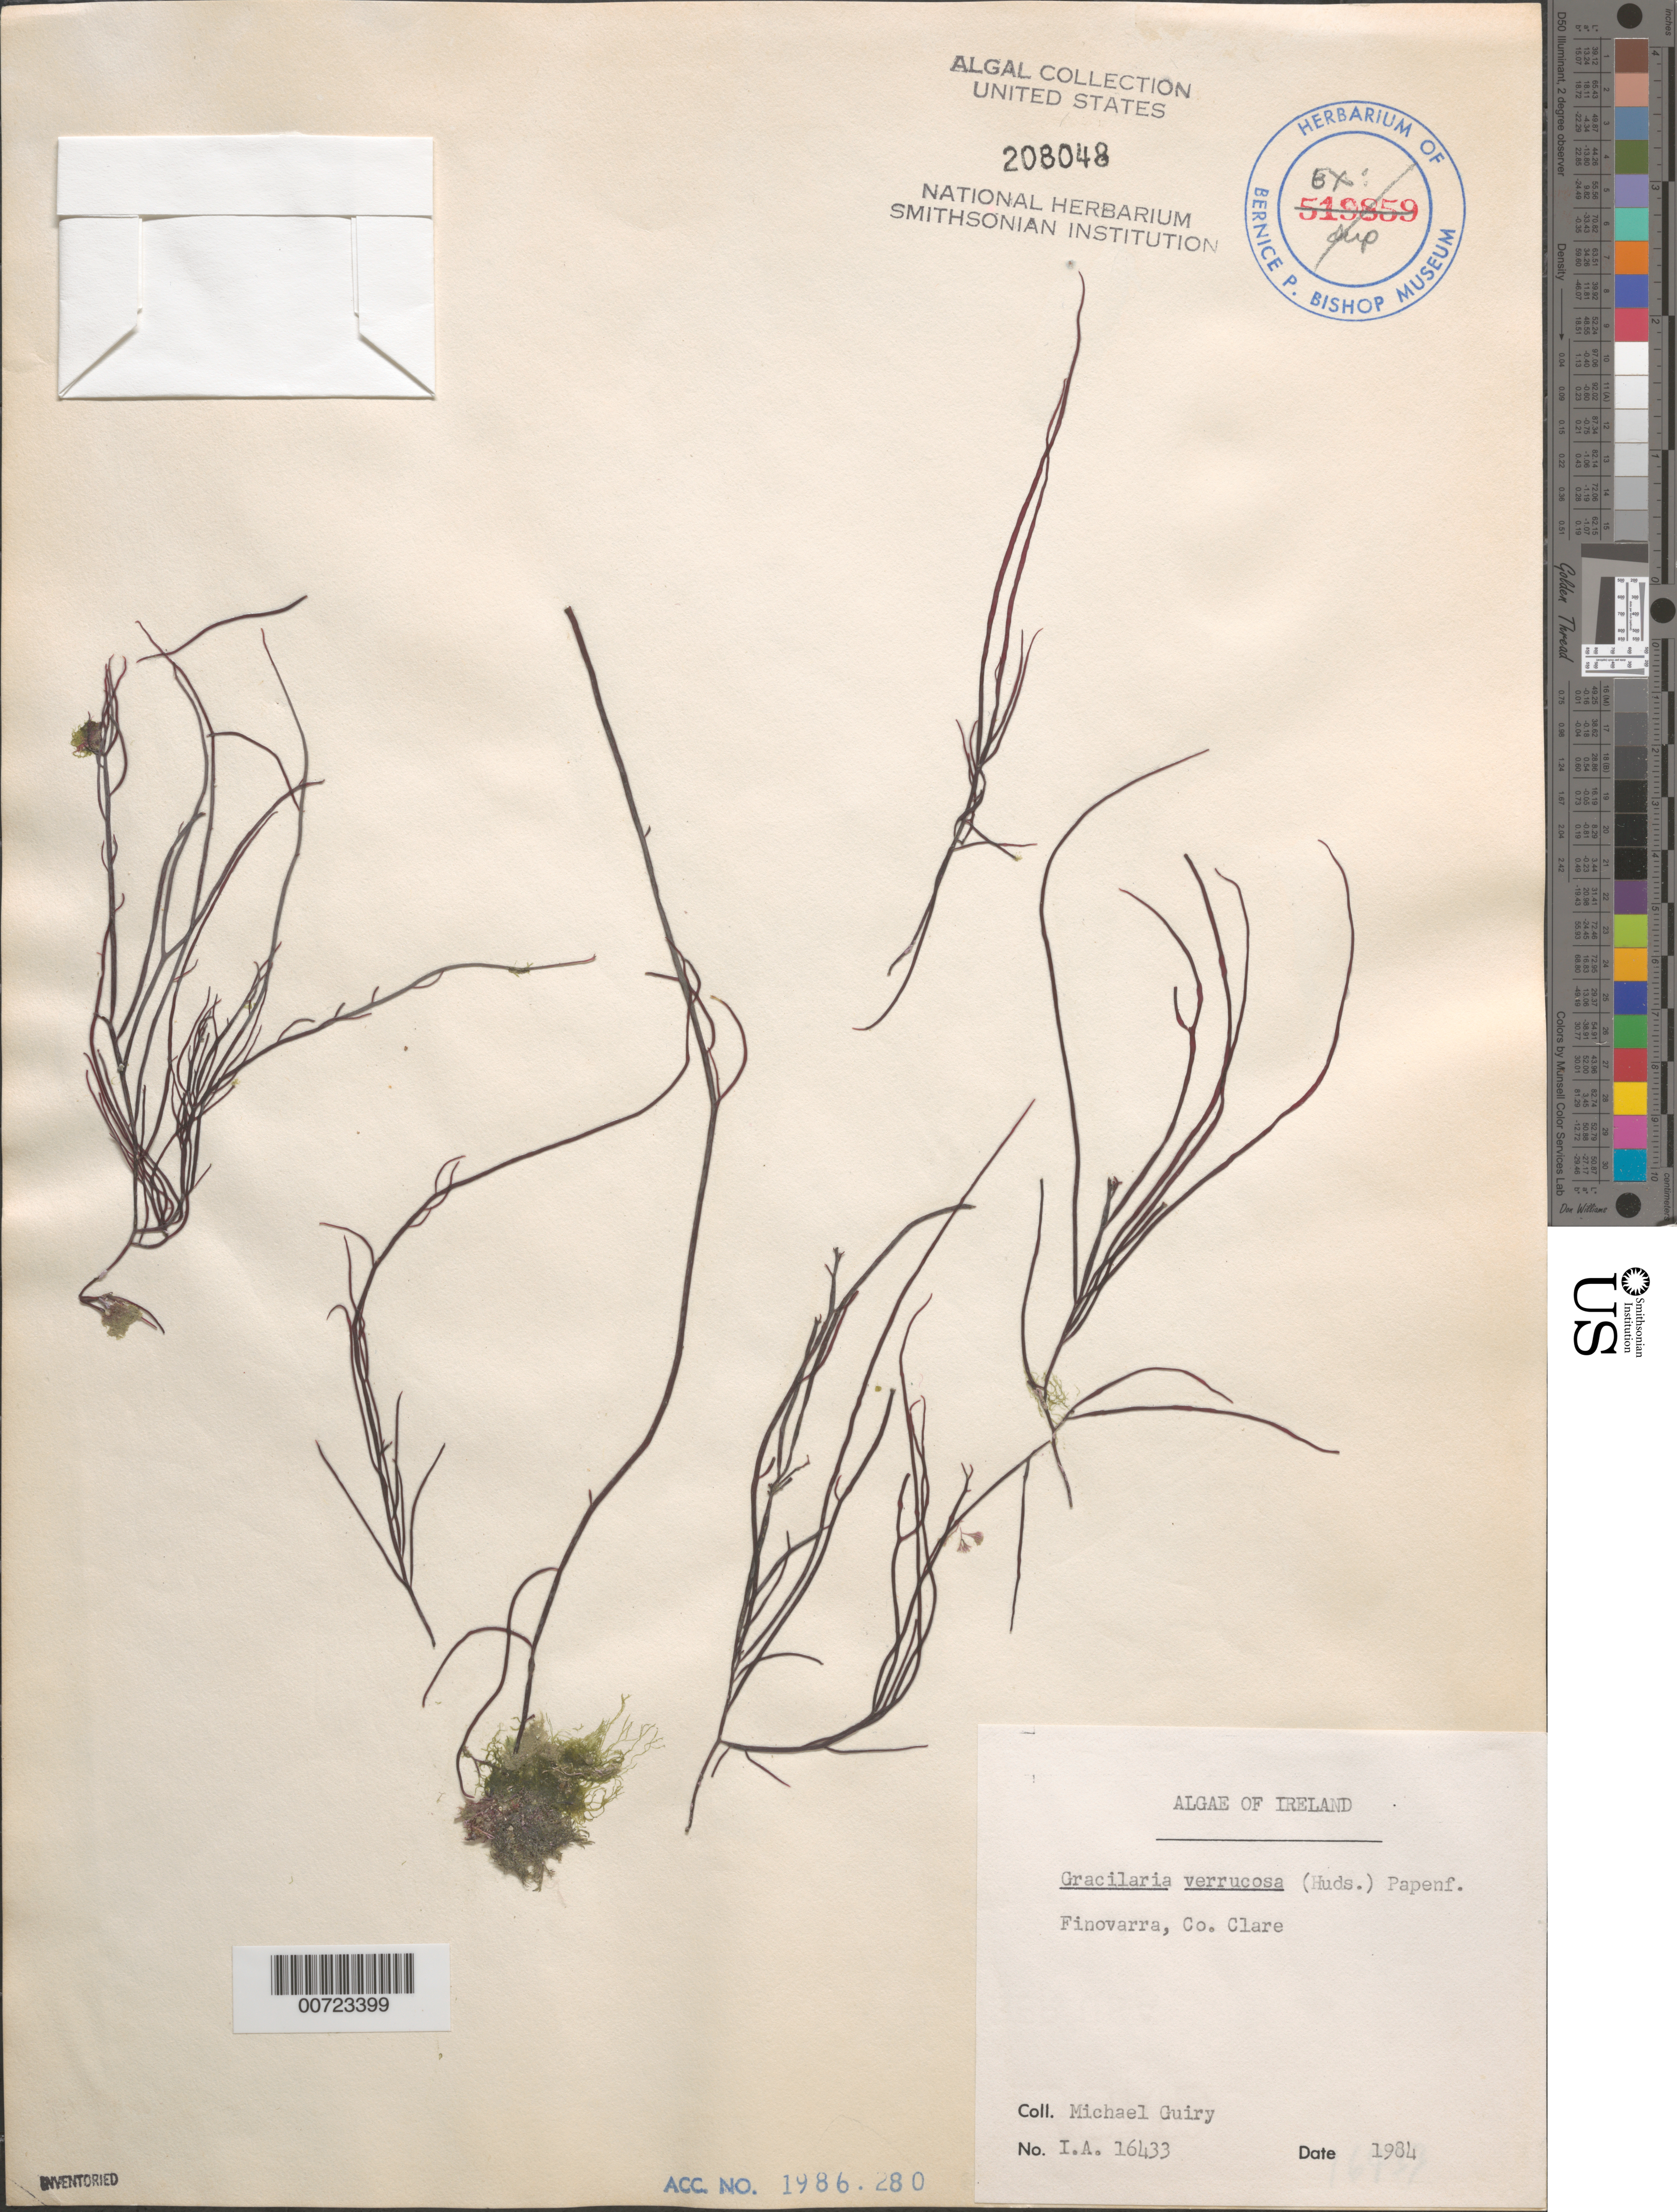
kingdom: Plantae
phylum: Rhodophyta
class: Florideophyceae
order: Gracilariales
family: Gracilariaceae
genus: Gracilariopsis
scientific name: Gracilariopsis longissima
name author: (S.G. Gmel.) Steentoft et al.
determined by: Algae name updating Project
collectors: M. Guiry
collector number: IAA 16433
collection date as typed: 1984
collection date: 1984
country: Ireland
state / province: Munster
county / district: Clare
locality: Finovarra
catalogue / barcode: US 208048